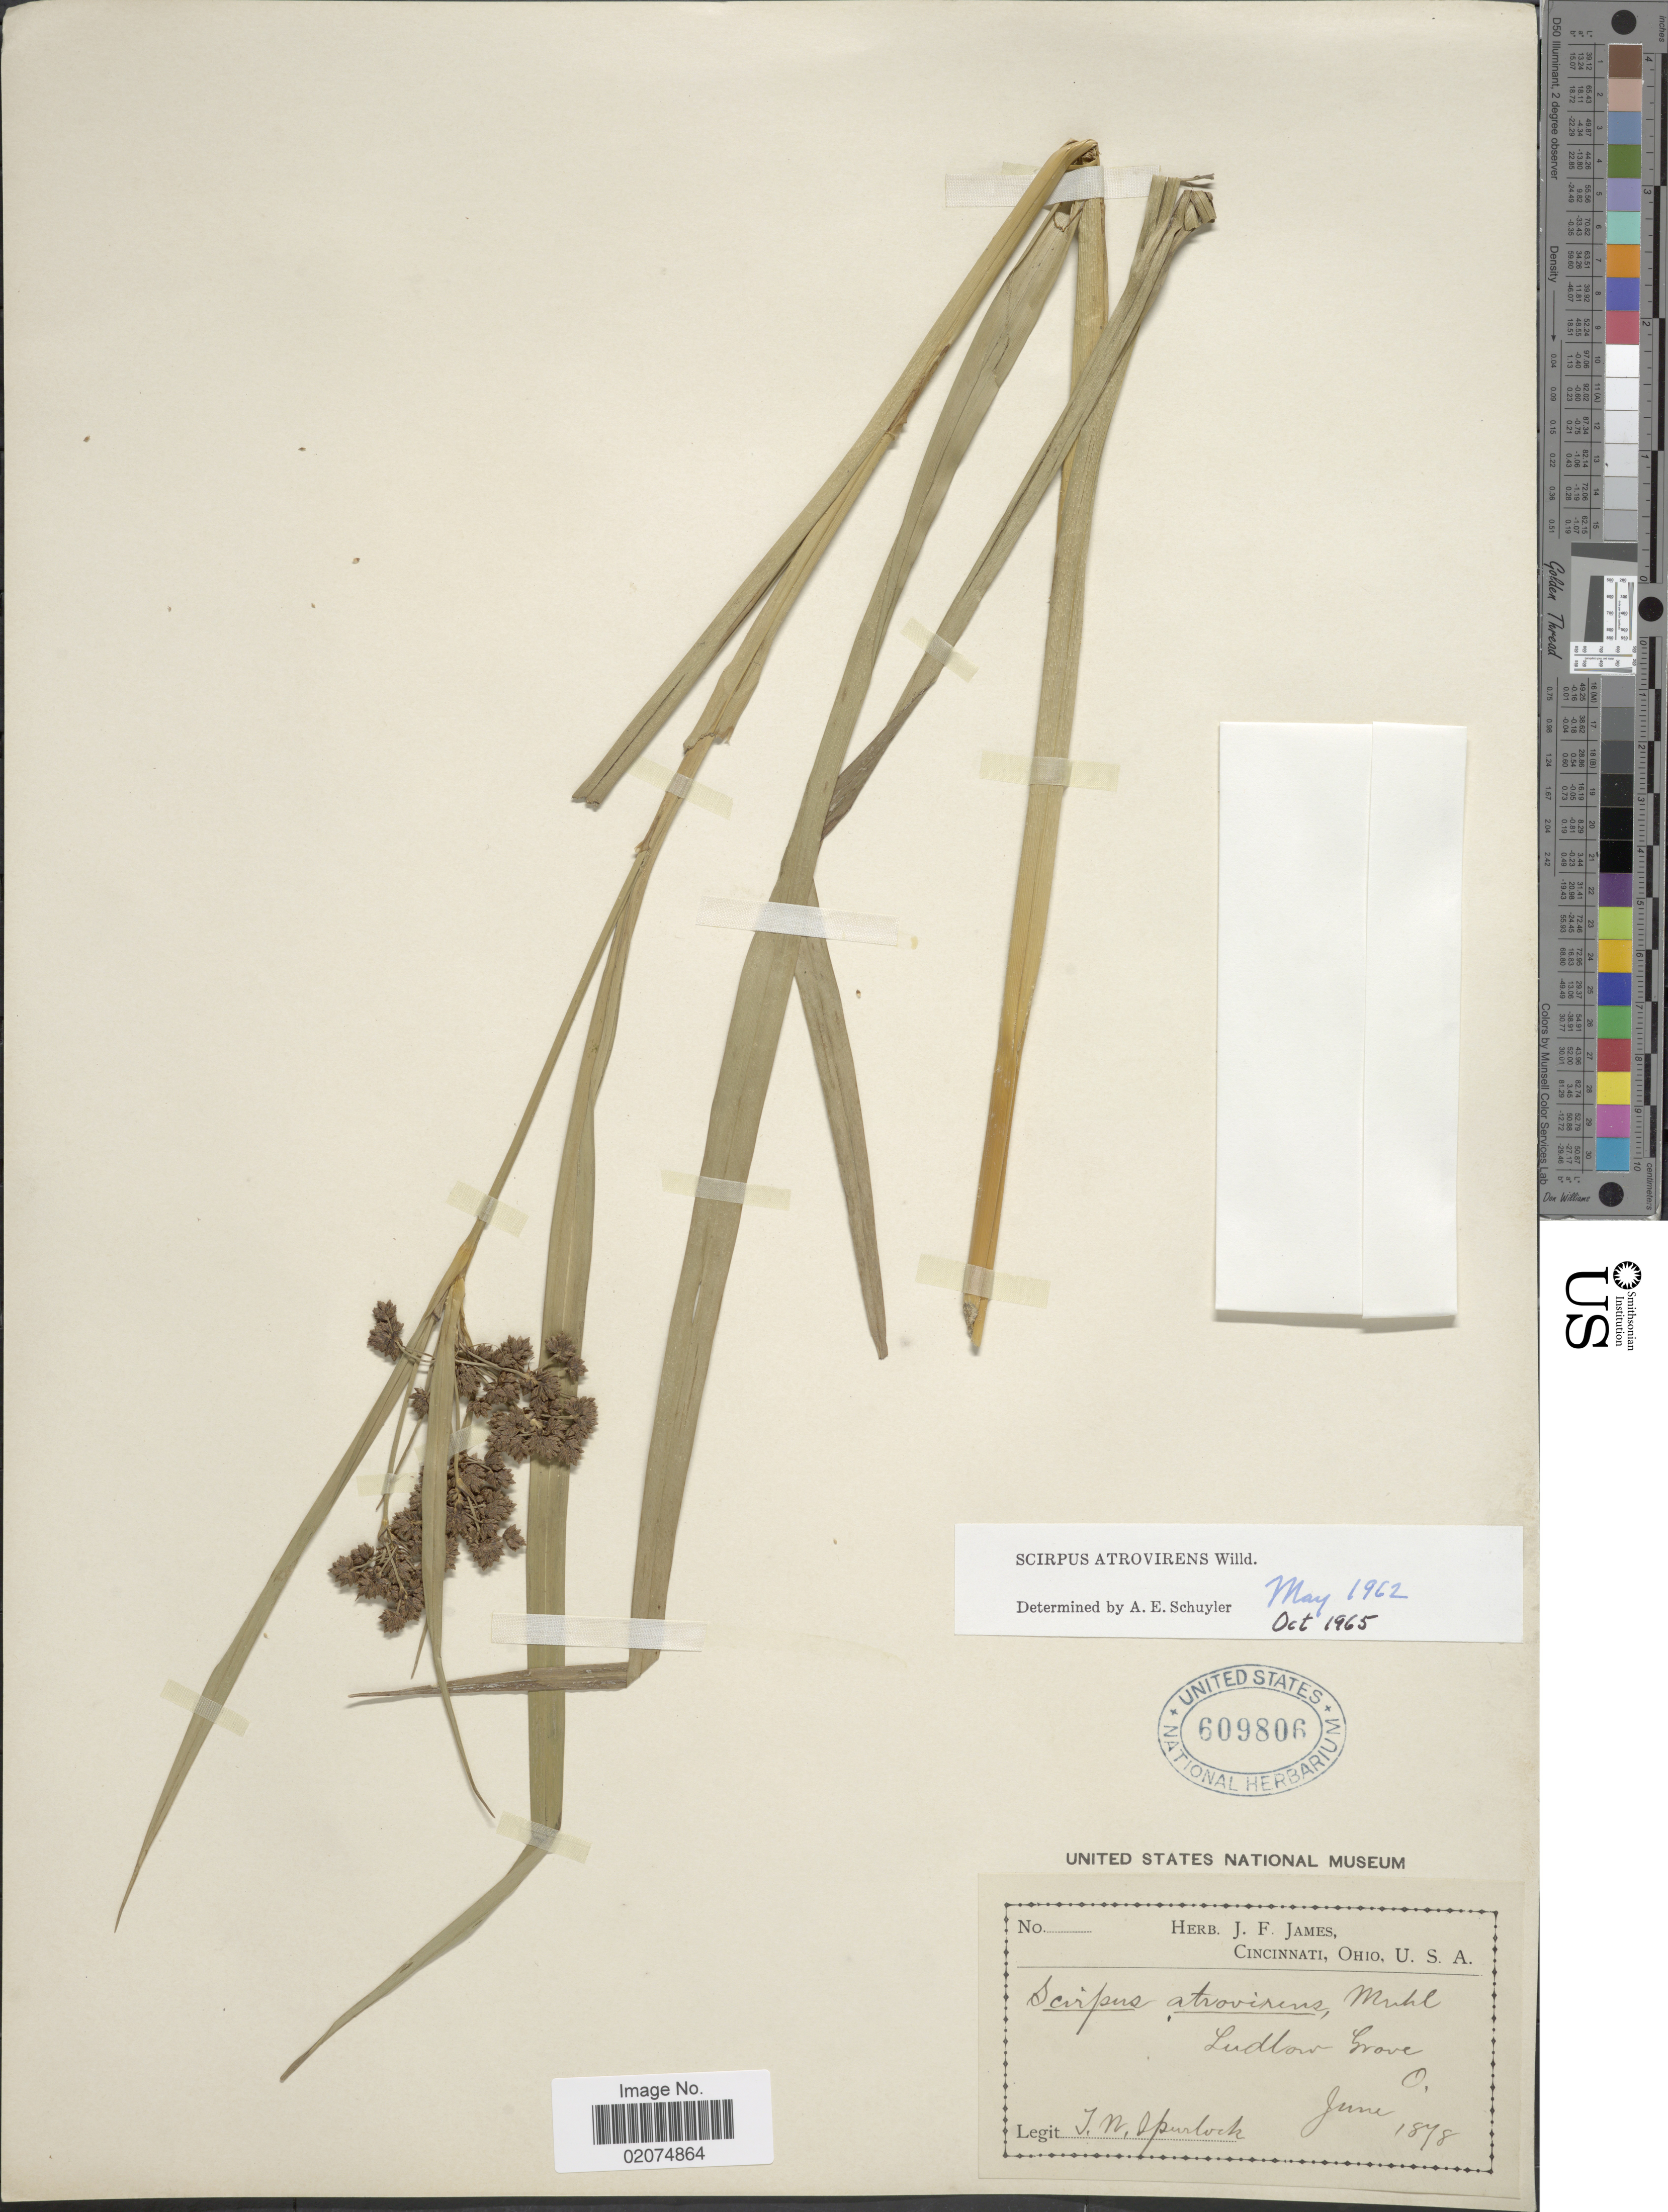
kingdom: Plantae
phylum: Tracheophyta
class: Liliopsida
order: Poales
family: Cyperaceae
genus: Scirpus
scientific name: Scirpus atrovirens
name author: Willd.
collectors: T. Spurlock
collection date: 1878-06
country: United States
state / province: Ohio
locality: Ludlow Grove, O.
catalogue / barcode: US 609806